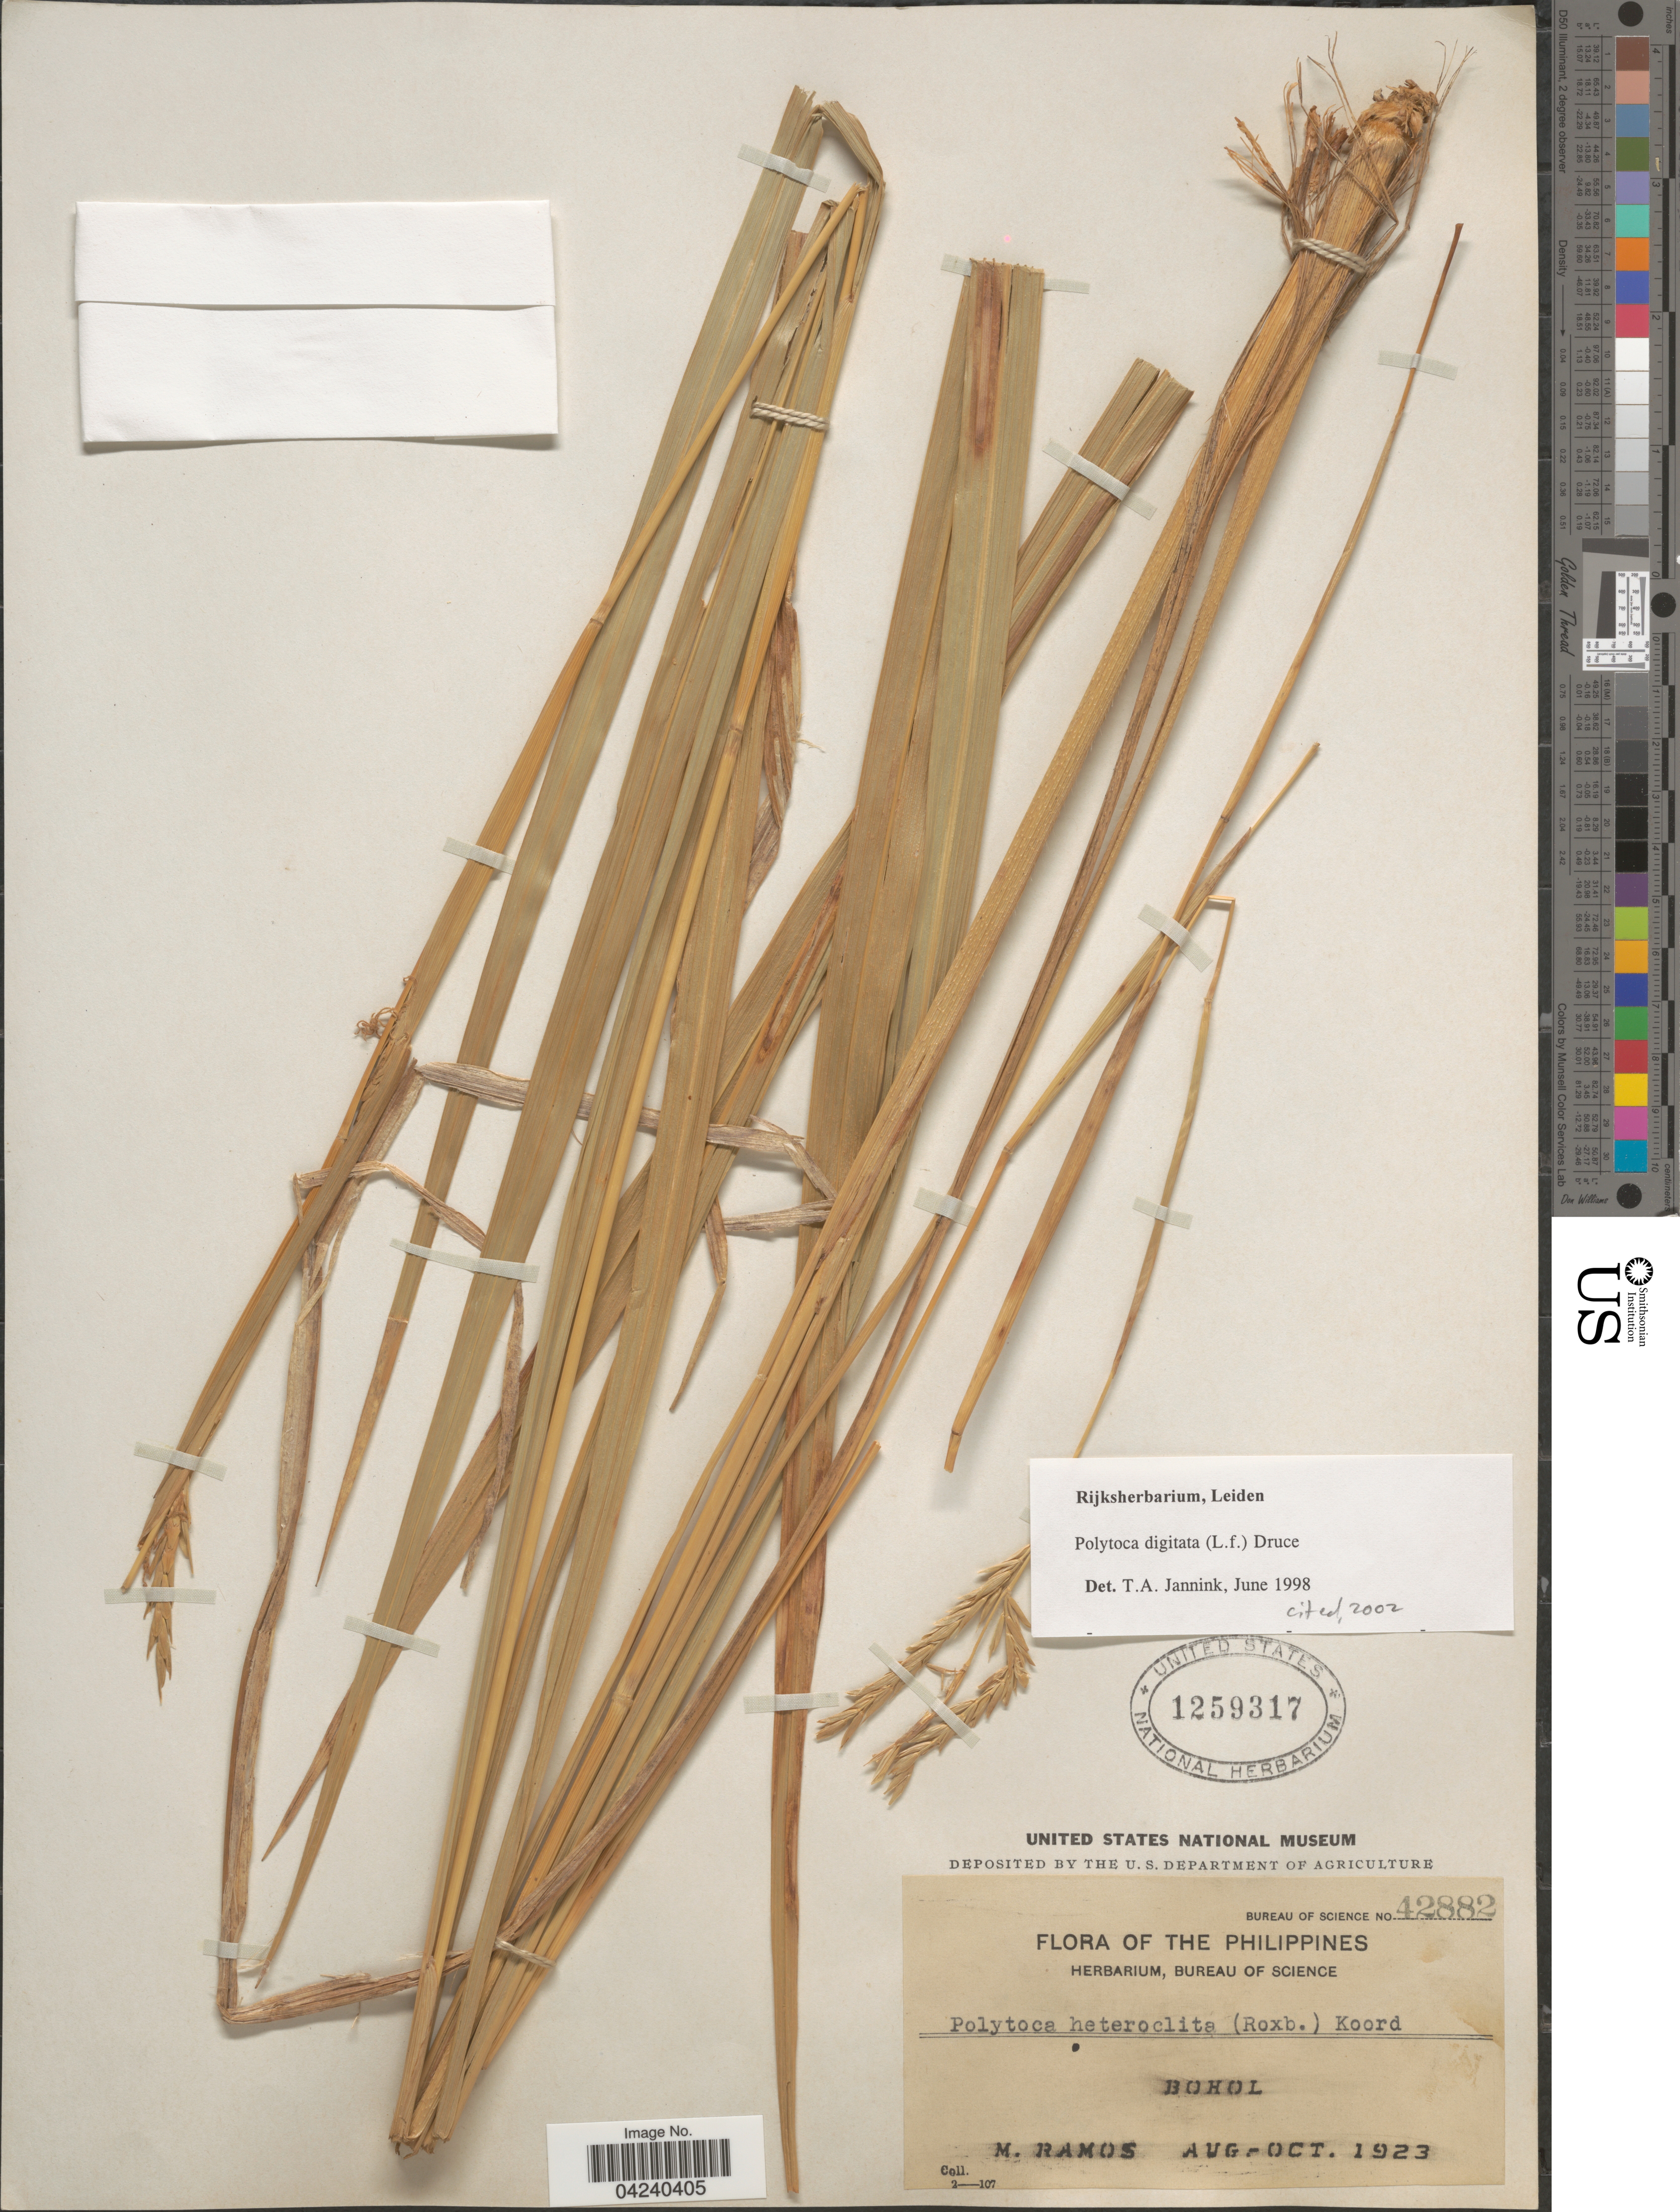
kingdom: Plantae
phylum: Tracheophyta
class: Liliopsida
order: Poales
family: Poaceae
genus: Polytoca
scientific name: Polytoca digitata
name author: (L. f.) Druce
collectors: M. Ramos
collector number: Bureau of Science 42882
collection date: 1923-08/1923-10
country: Philippines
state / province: Central Visayas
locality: Bohol.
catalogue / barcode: US 1259317